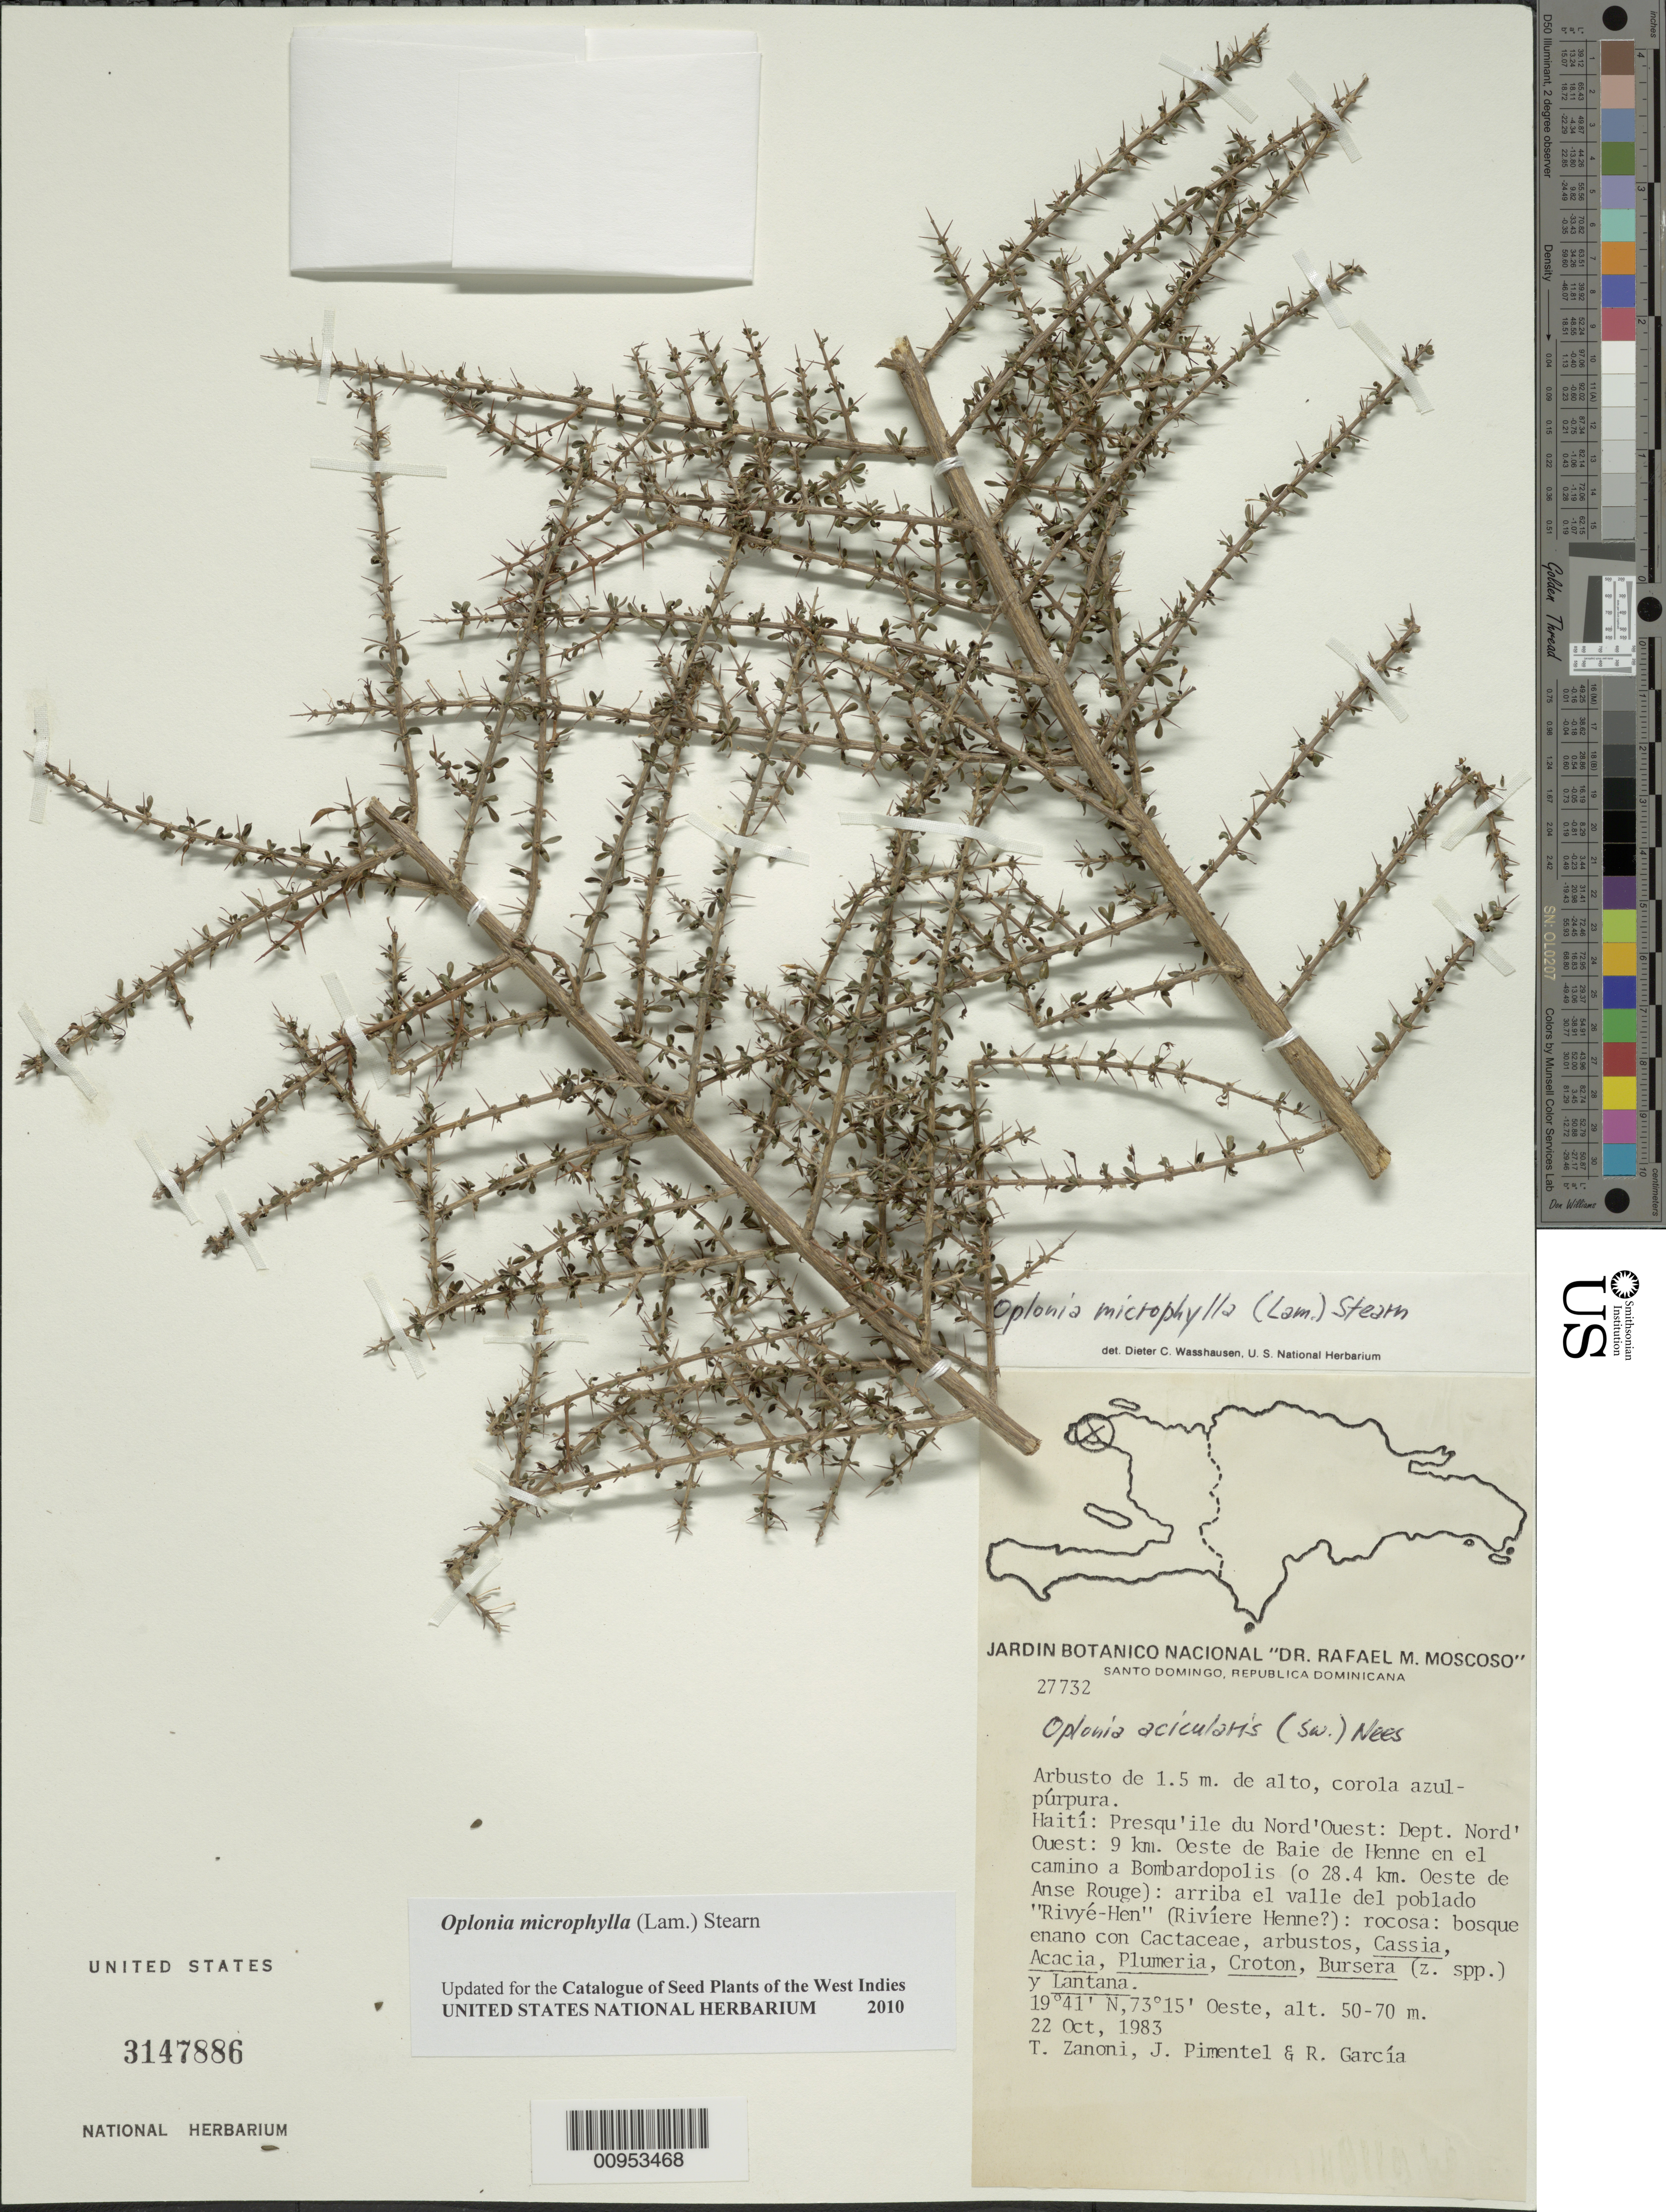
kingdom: Plantae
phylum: Tracheophyta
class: Magnoliopsida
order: Lamiales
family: Acanthaceae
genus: Oplonia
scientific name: Oplonia microphylla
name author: (Lam.) Stearn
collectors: T. A. Zanoni, J. Pimentel & R. G. García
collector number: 27732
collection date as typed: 22 Oct 1983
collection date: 1983-10-22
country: Haiti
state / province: Nord-Óuest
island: Hispaniola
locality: Presqu'ile du Nord Ouest, 9 km oeste de Baie de Henne en el camino Bombardopolis (o 28.4 km oeste de Anse Rouge), arriba el valle del poblado "Rivyé-Hen" (rivíere Henne?)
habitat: Rocosa, bosque enano con Cactaceae, arbustos, Cassia, Acacia, Plumeria, Croton, Bursera y Lantana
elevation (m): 50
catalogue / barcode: US 3147886